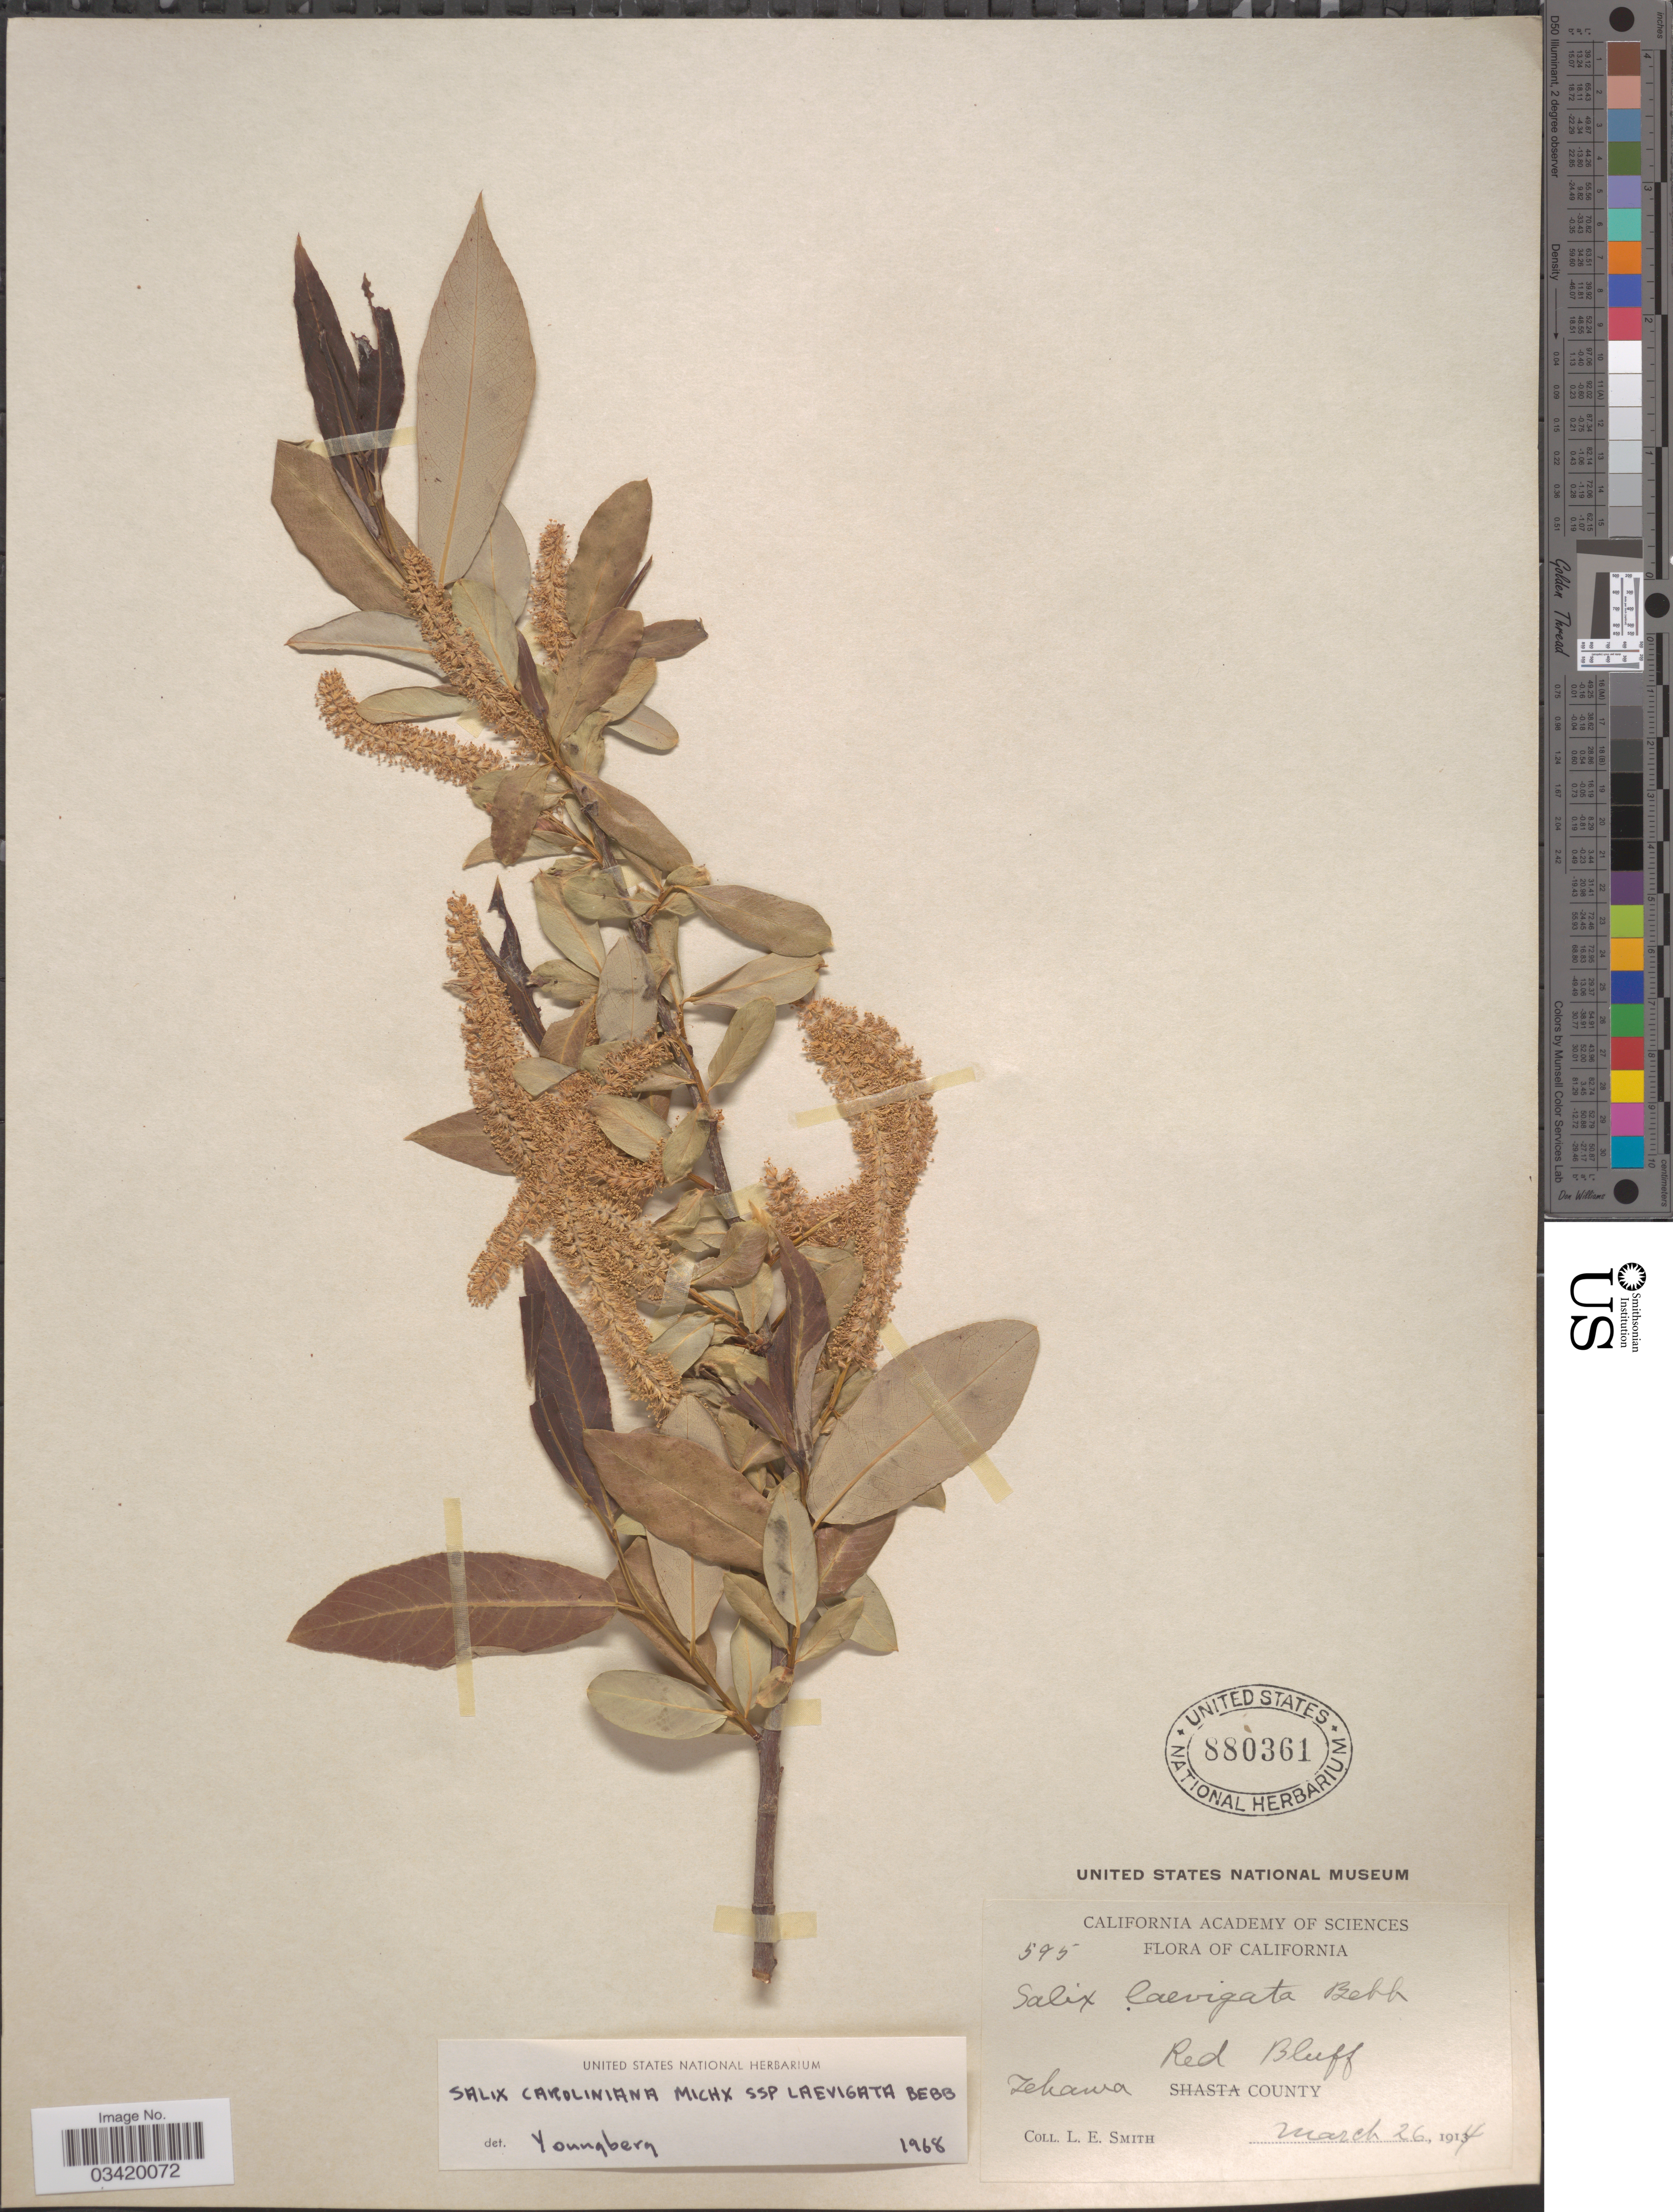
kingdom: Plantae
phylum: Tracheophyta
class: Magnoliopsida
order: Malpighiales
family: Salicaceae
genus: Salix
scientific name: Salix caroliniana subsp. laevigata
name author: Bebb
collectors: L. E. Smith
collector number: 595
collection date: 1914-03-26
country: United States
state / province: California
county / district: Tehama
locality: Tehama Red Bluff County.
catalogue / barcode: US 880361